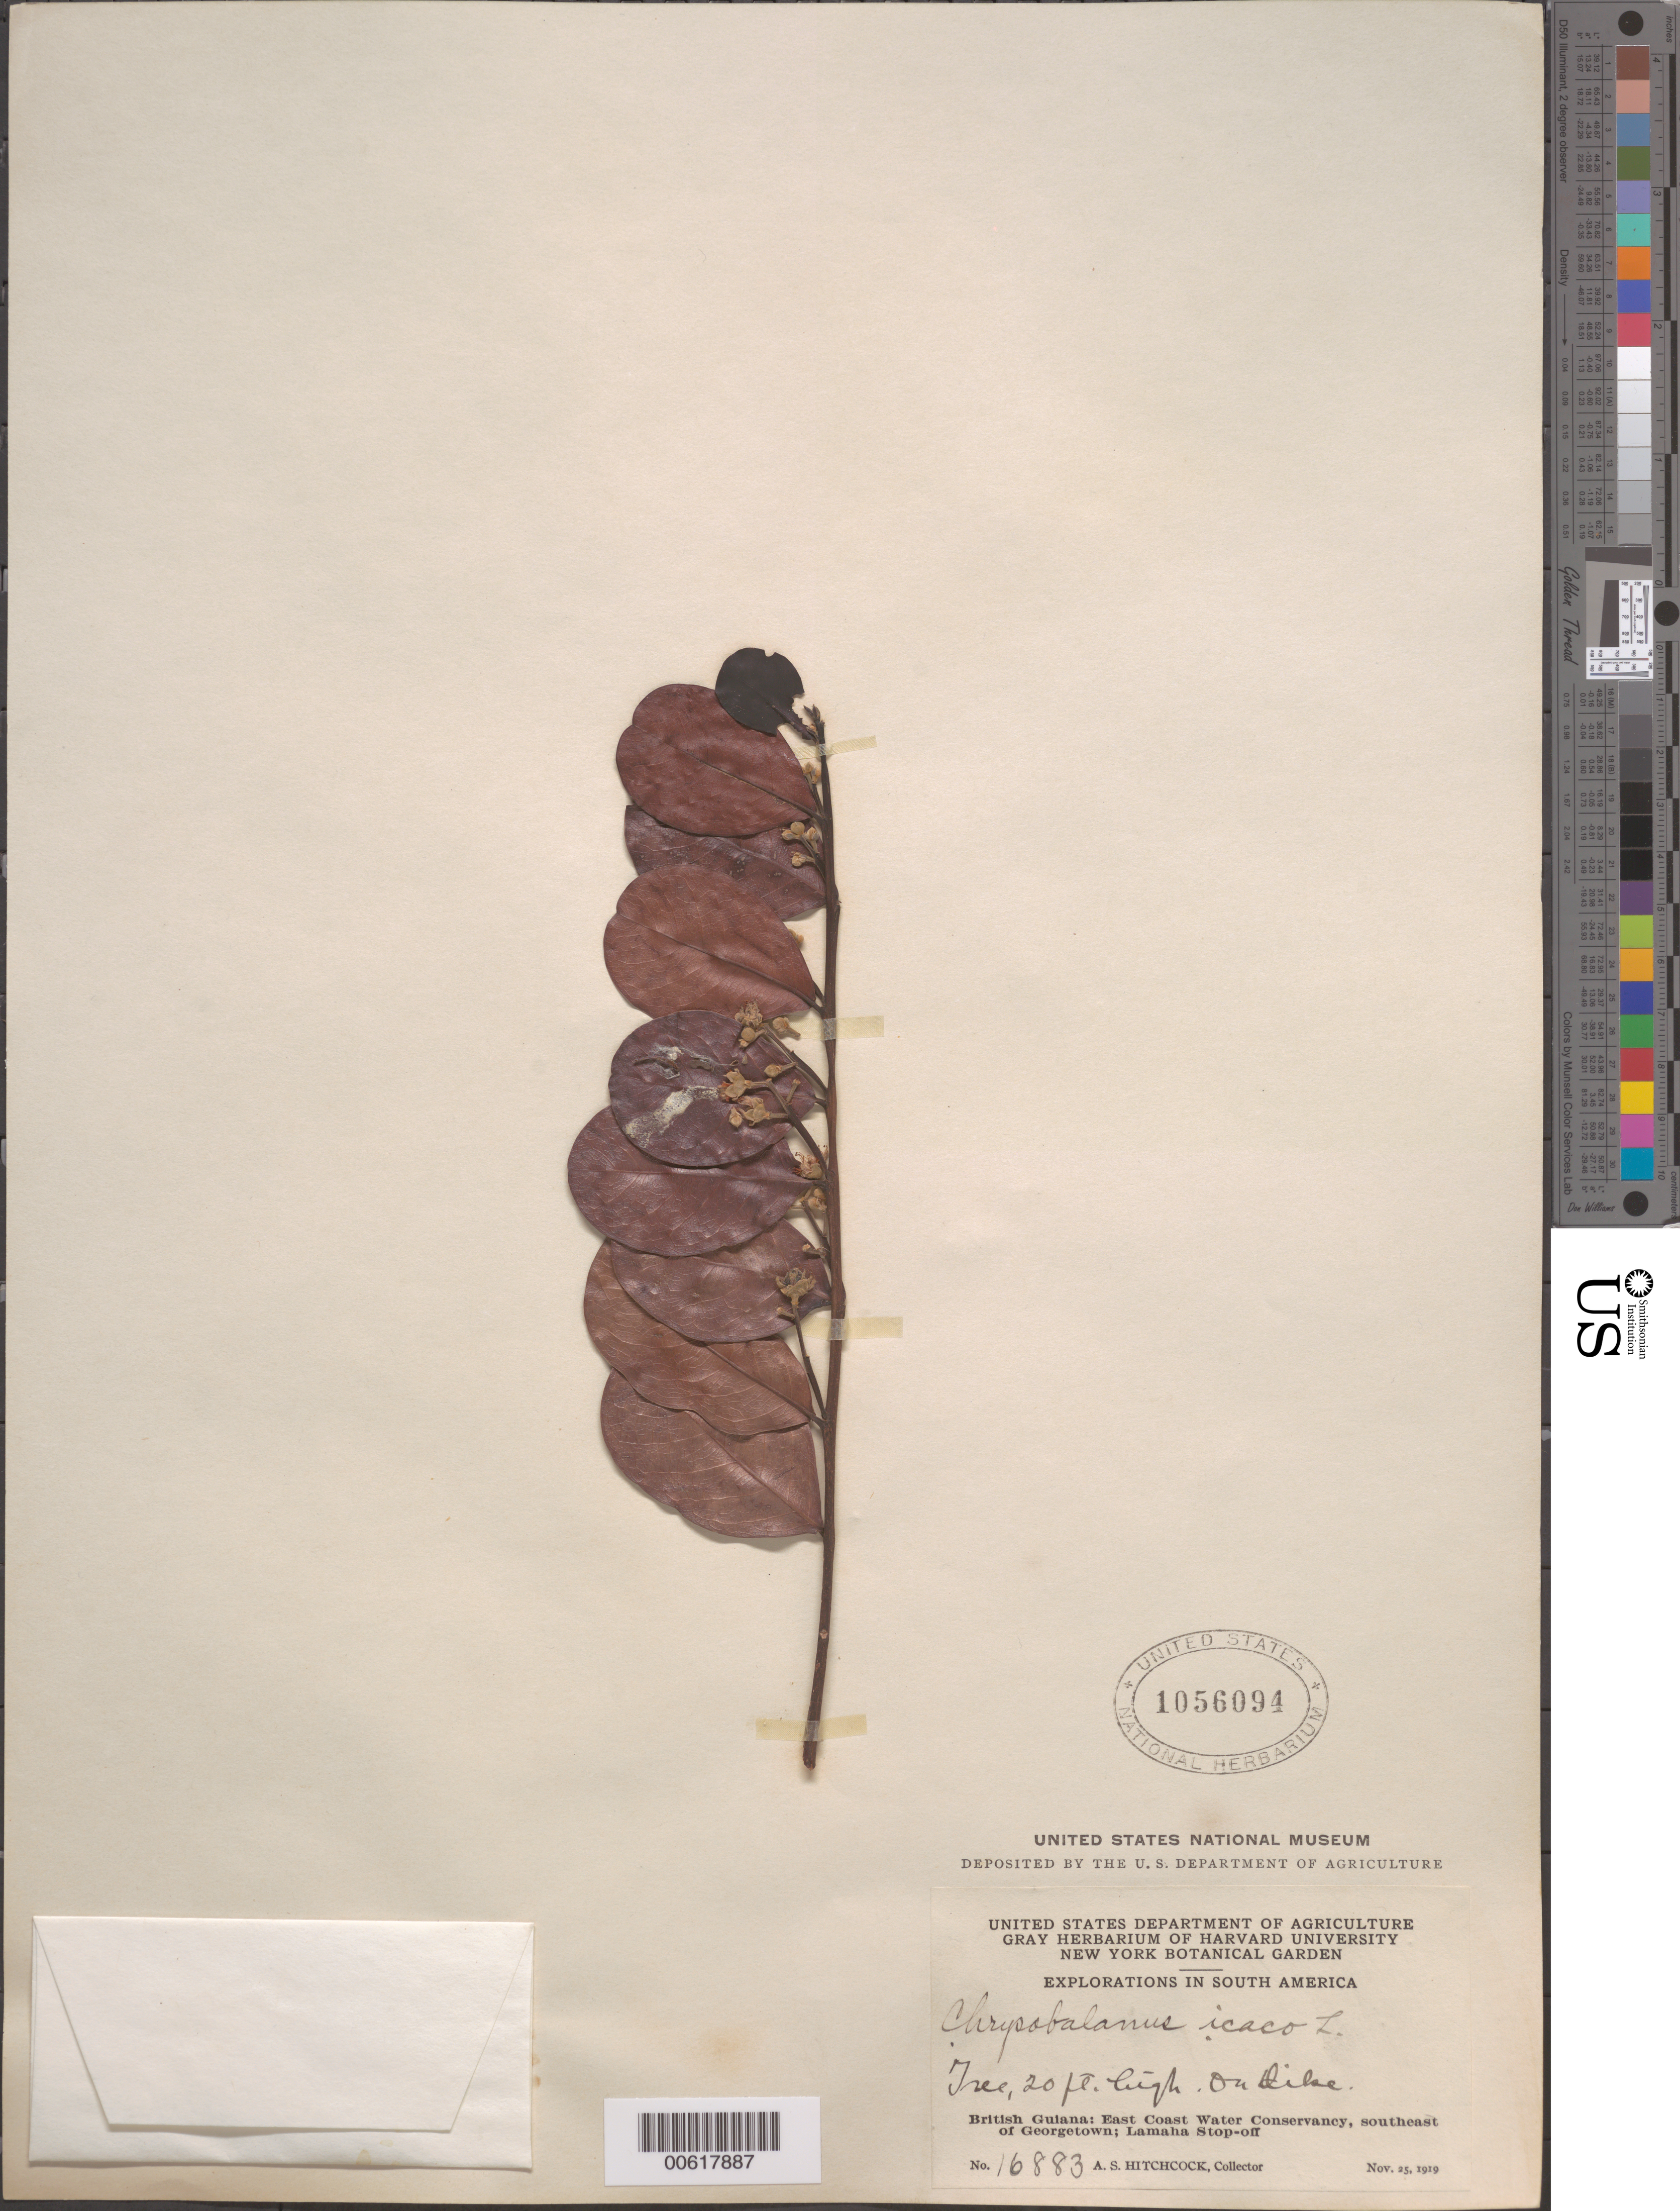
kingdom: Plantae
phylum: Tracheophyta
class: Magnoliopsida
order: Malpighiales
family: Chrysobalanaceae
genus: Chrysobalanus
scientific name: Chrysobalanus icaco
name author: L.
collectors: A. S. Hitchcock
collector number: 16883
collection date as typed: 25-Nov-19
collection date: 1919-11-25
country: Guyana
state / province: Demerara-Mahaica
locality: Lamaha Stop-Off, Georgetown, SE of, East Coast Water Conservancy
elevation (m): -2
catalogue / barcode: US 1056094